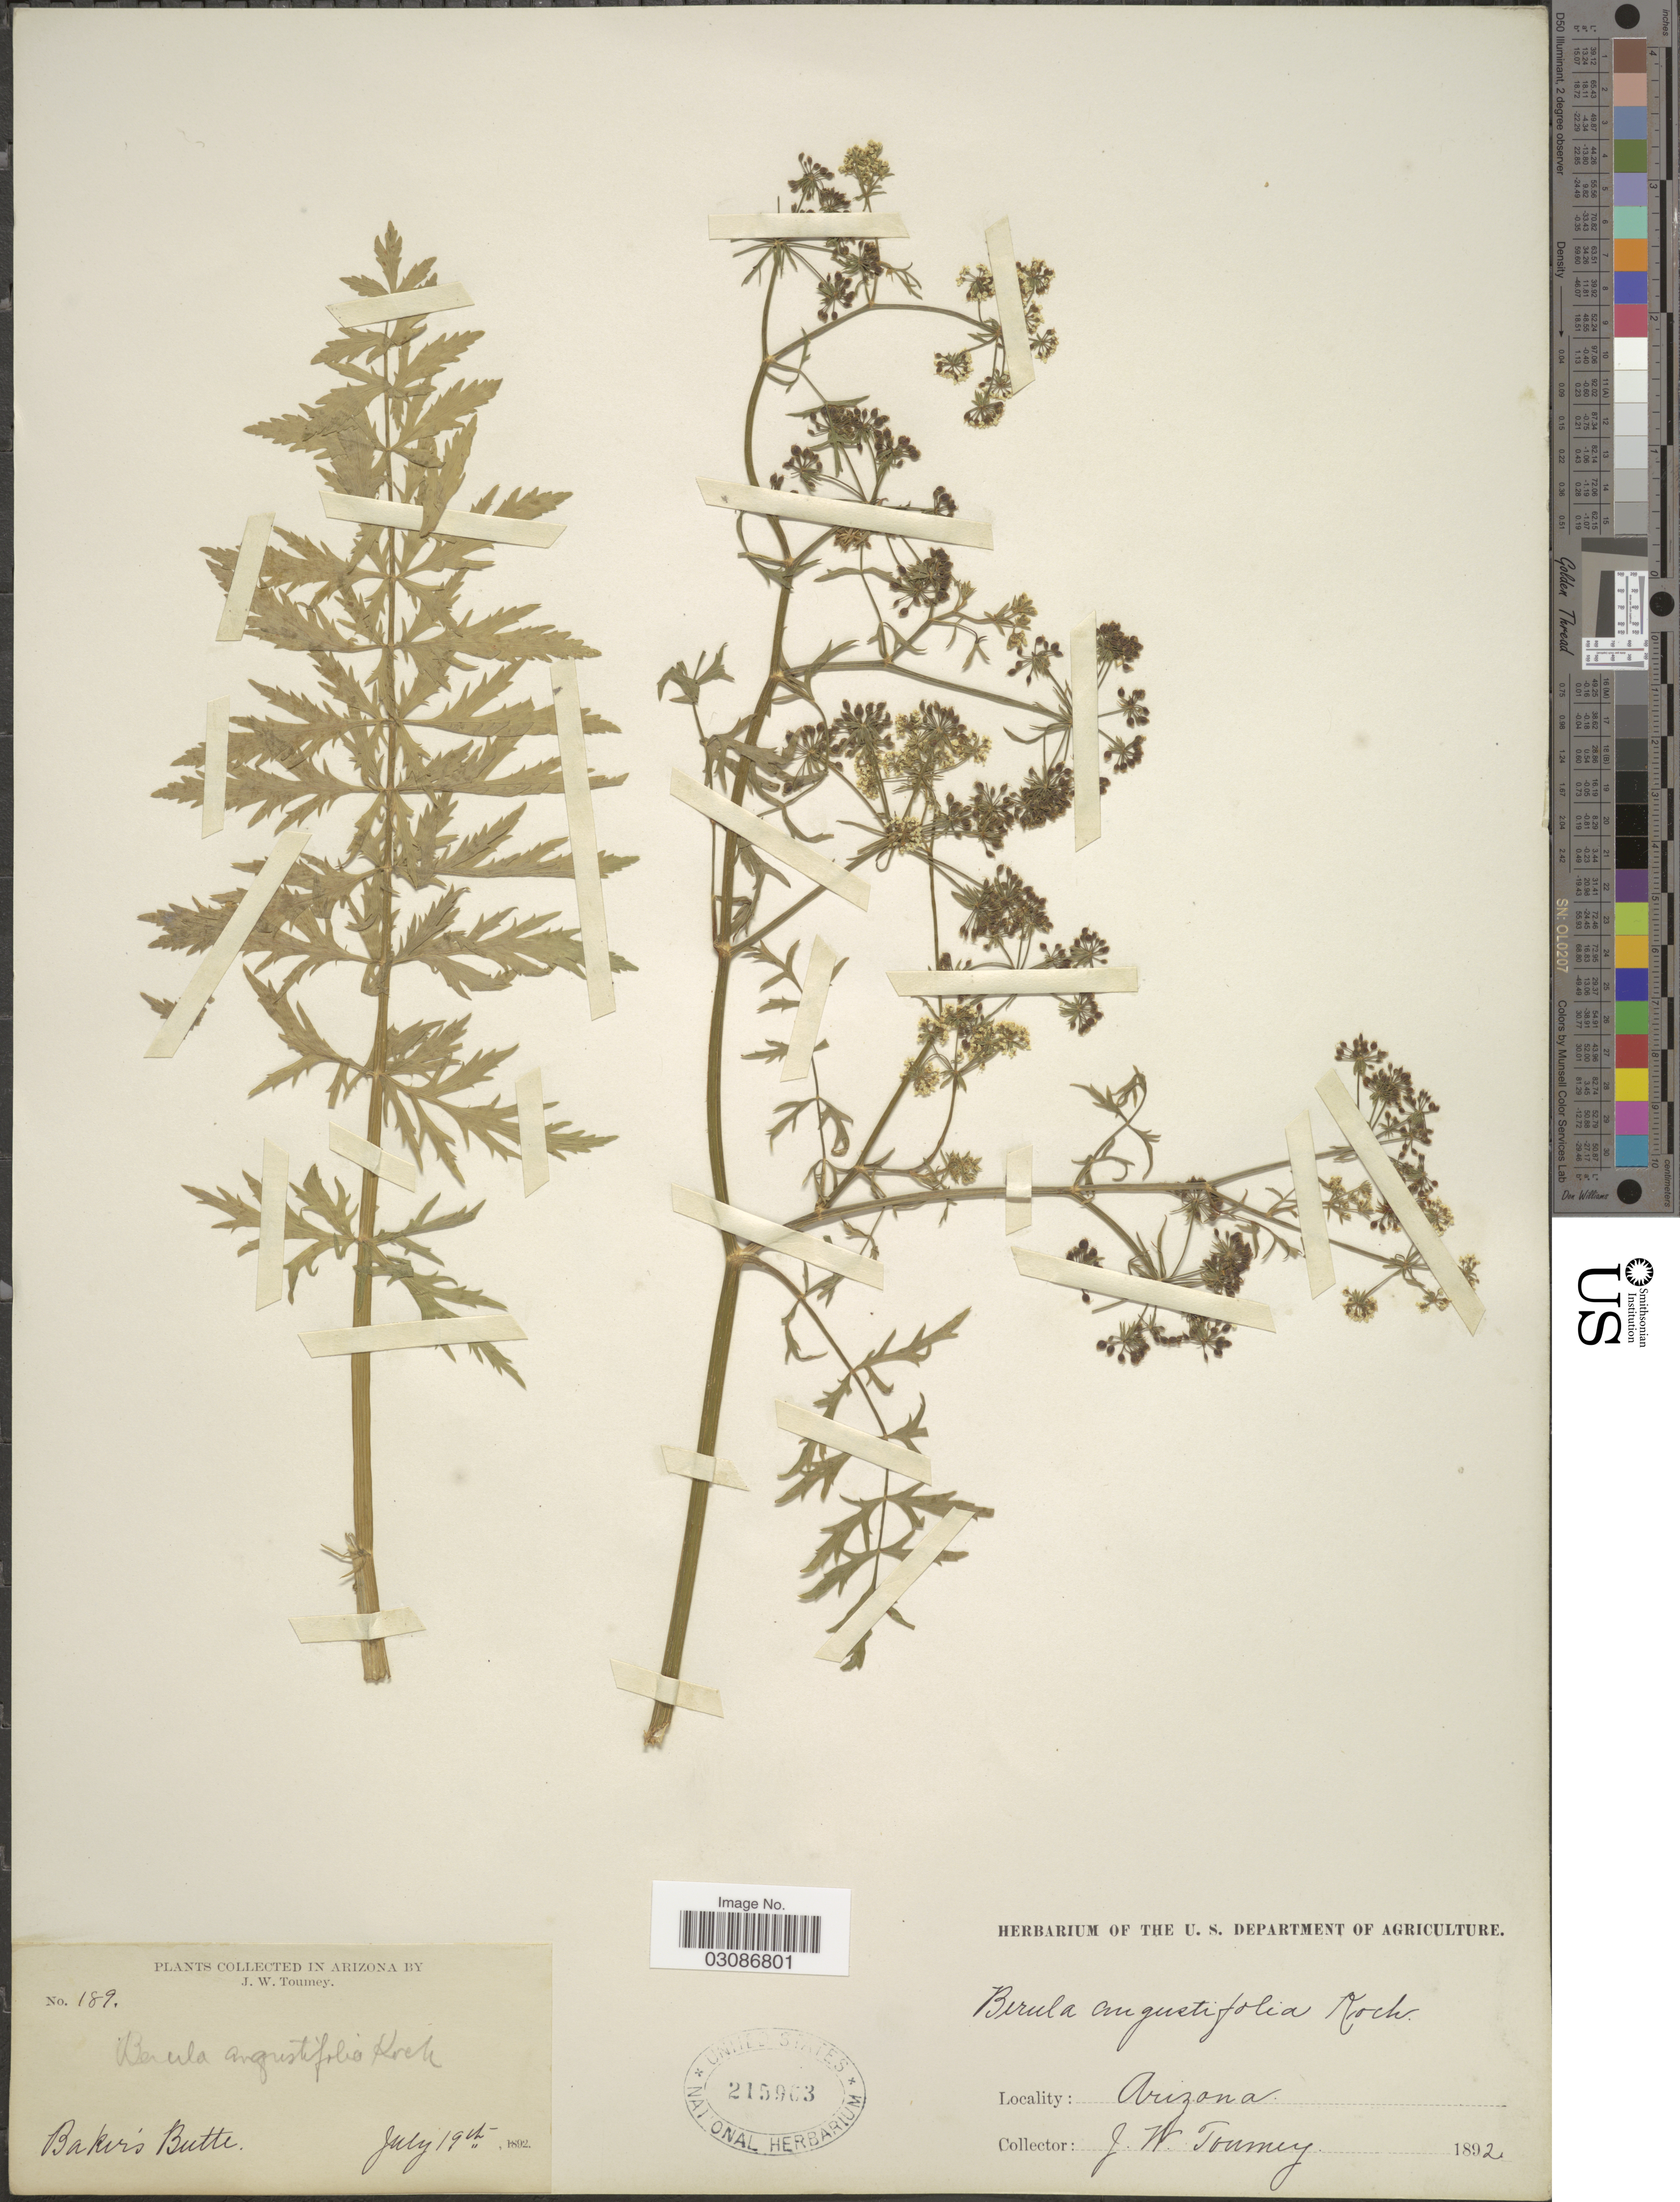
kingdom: Plantae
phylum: Tracheophyta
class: Magnoliopsida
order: Apiales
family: Apiaceae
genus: Berula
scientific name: Berula erecta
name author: (Huds.) Coville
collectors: J. W. Toumey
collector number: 189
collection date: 1892-07-19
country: United States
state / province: Arizona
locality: Baker's Butte.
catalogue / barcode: US 215963